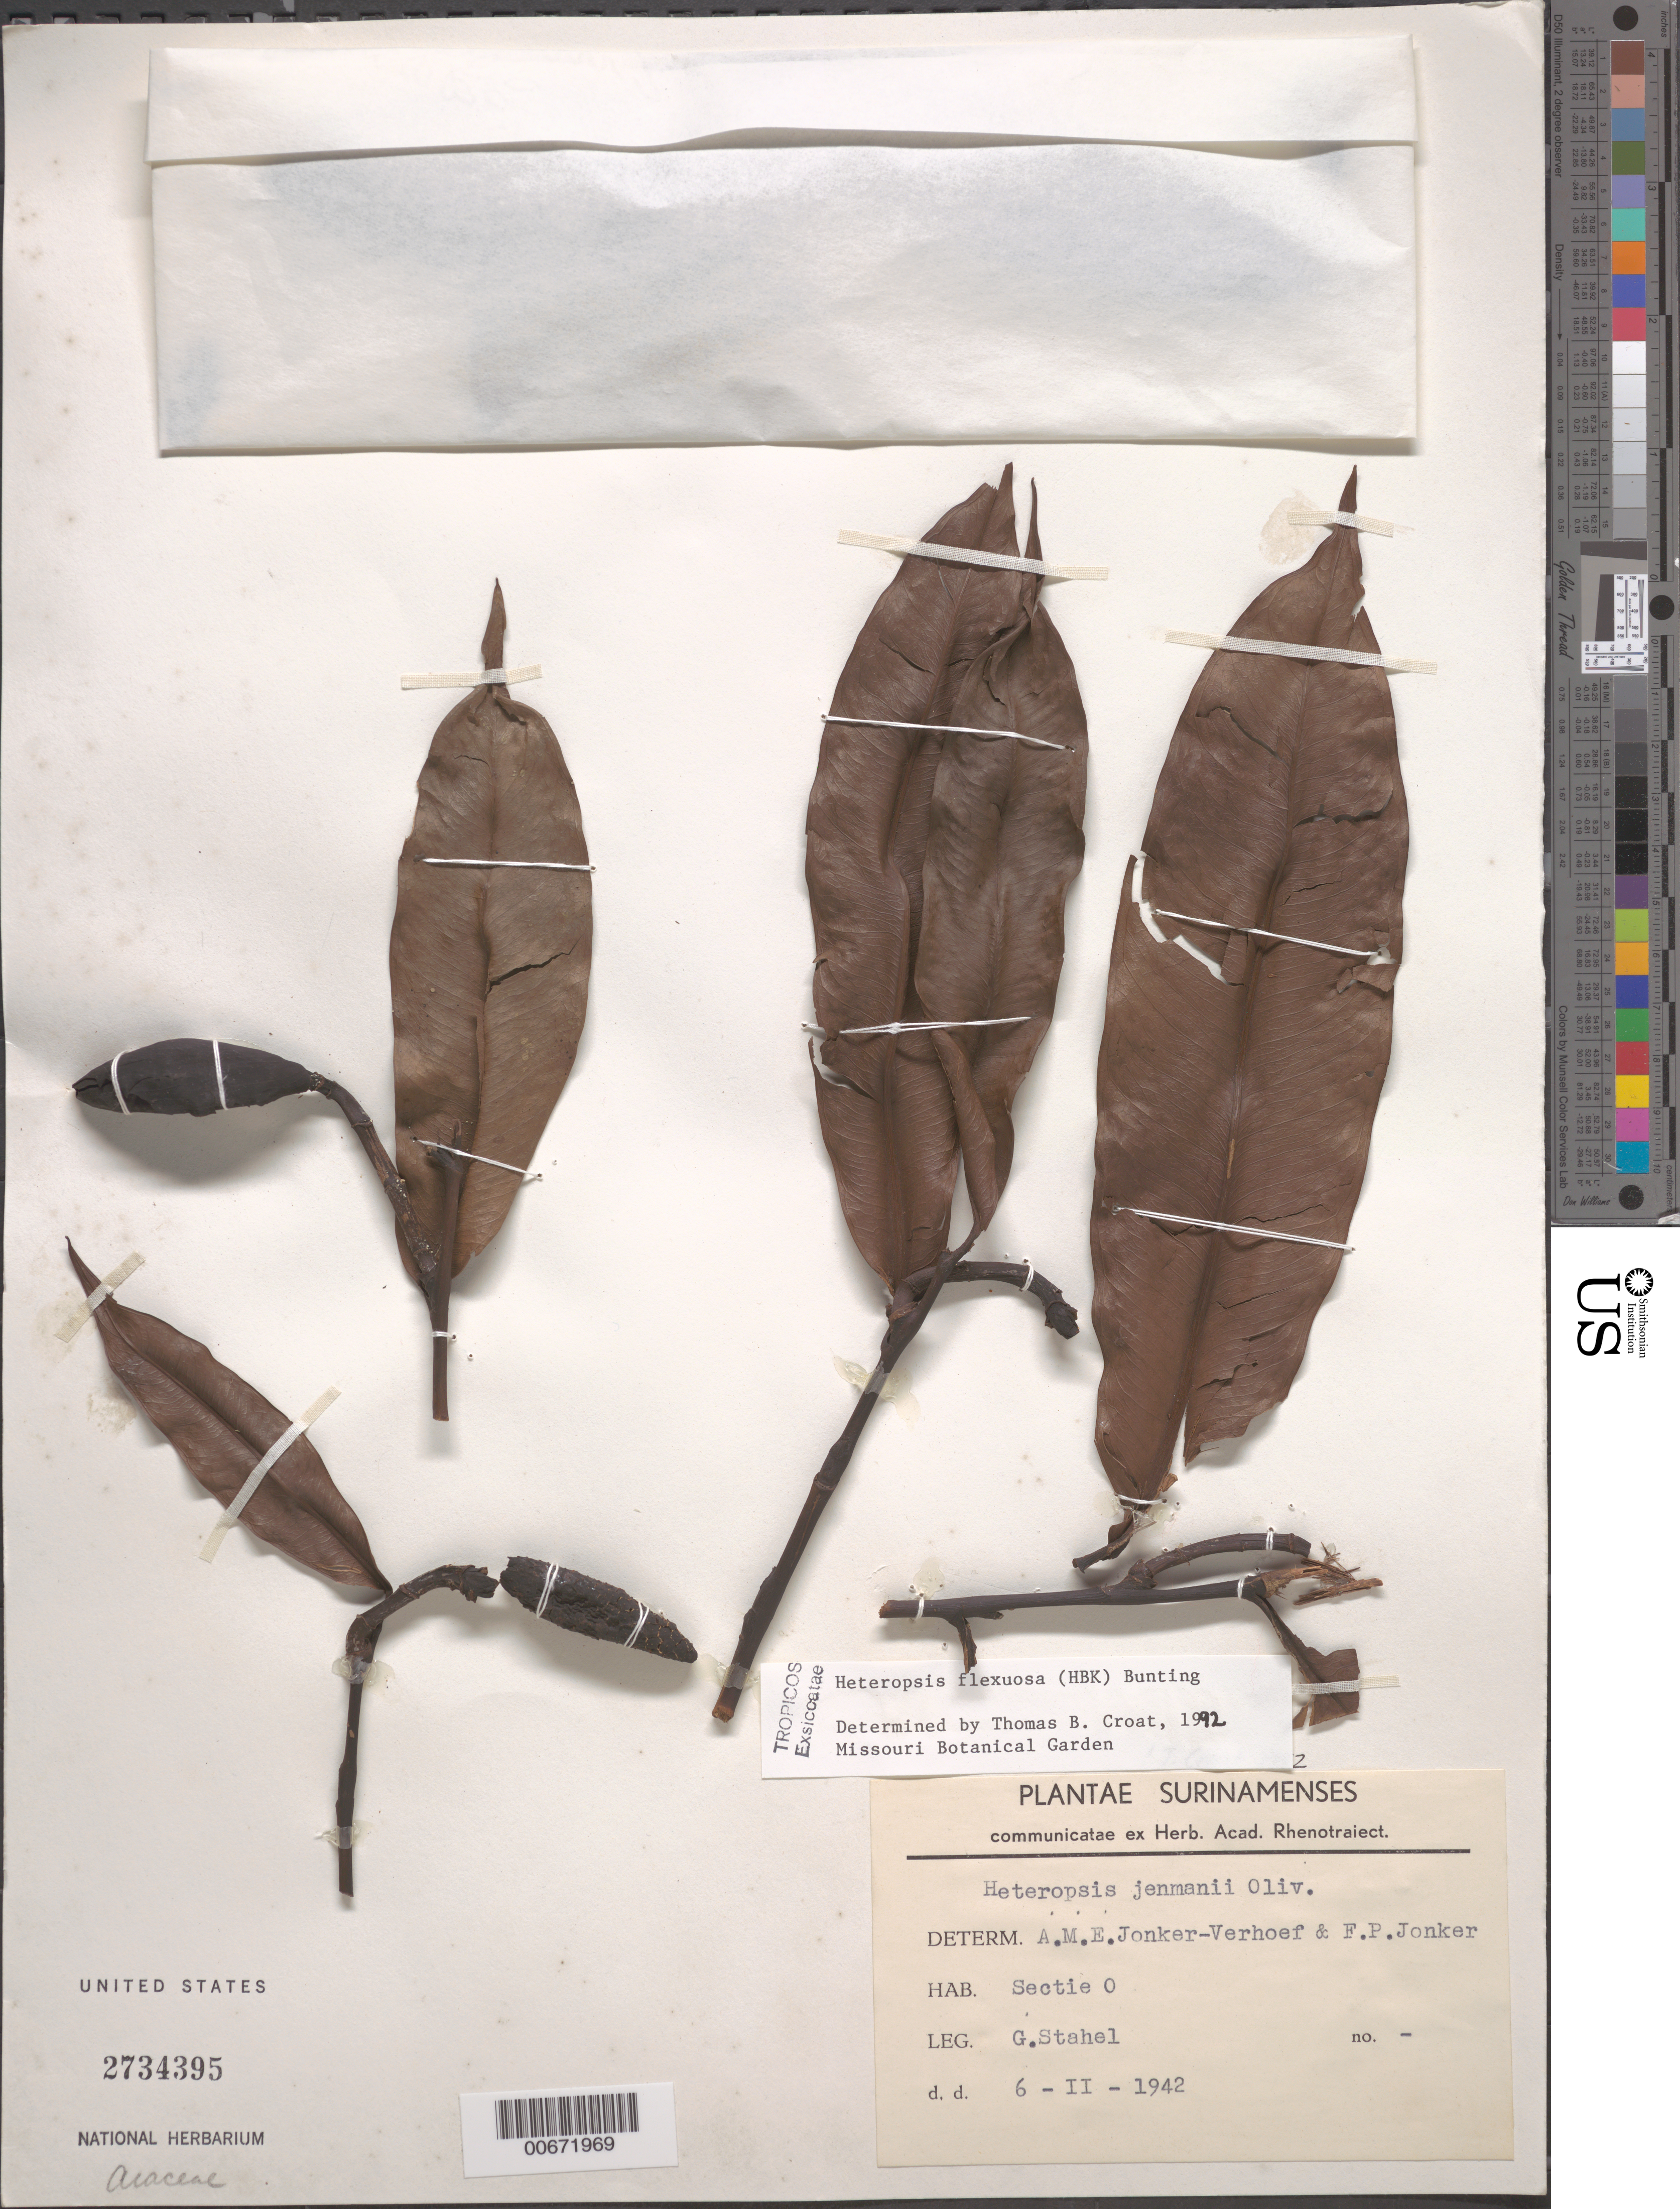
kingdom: Plantae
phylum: Tracheophyta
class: Liliopsida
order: Alismatales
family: Araceae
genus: Heteropsis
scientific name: Heteropsis flexuosa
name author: (Kunth) G.S. Bunting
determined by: Croat, Thomas B., Missouri Botanical Garden (MO)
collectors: G. Stahel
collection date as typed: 6-Feb-42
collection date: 1942-02-06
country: Suriname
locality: Sectie O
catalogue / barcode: US 2734395